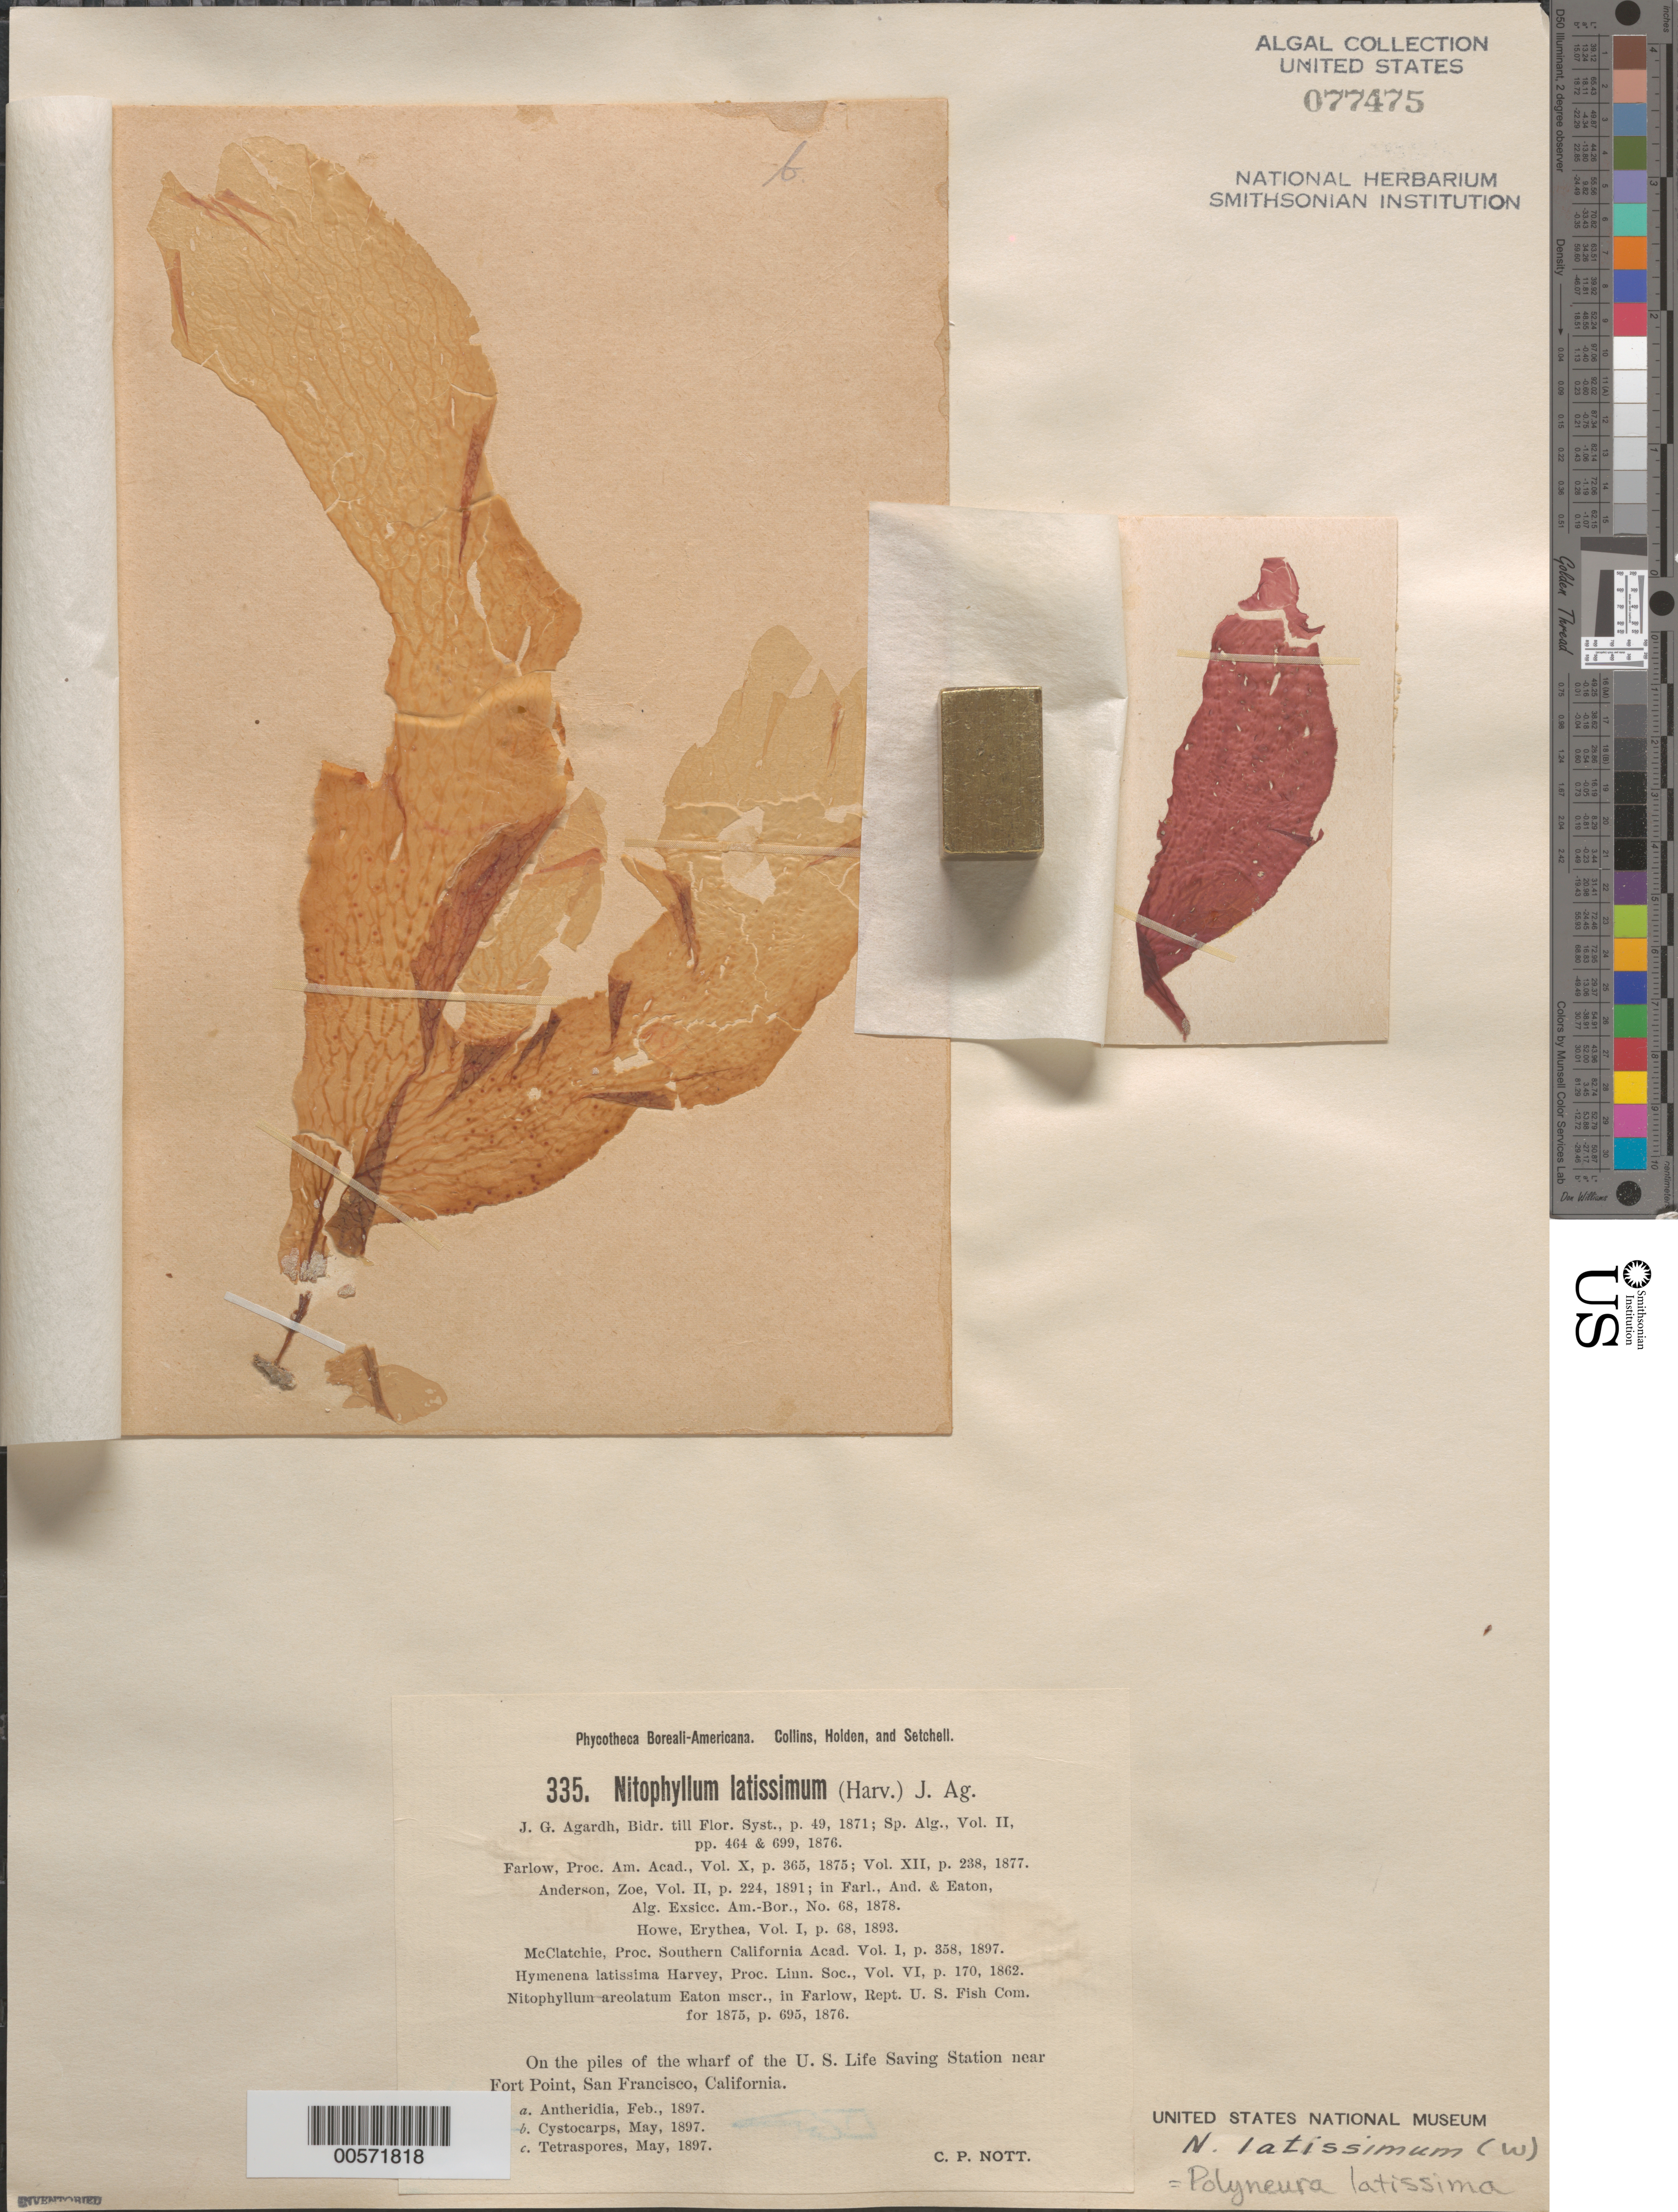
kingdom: Plantae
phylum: Rhodophyta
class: Florideophyceae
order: Ceramiales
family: Delesseriaceae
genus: Polyneura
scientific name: Polyneura latissima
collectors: C. Nott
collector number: PB-A 335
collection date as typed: Feb 1897 AND -- May 1897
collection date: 1897-02,1897-05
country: United States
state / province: California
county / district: San Francisco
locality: San Francisco, US Life Saving Station near Fort Point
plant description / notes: Collins, Holden & Setchell, Phycotheca Boreali-Americana, as Nitophyllum latissimum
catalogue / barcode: US 77475